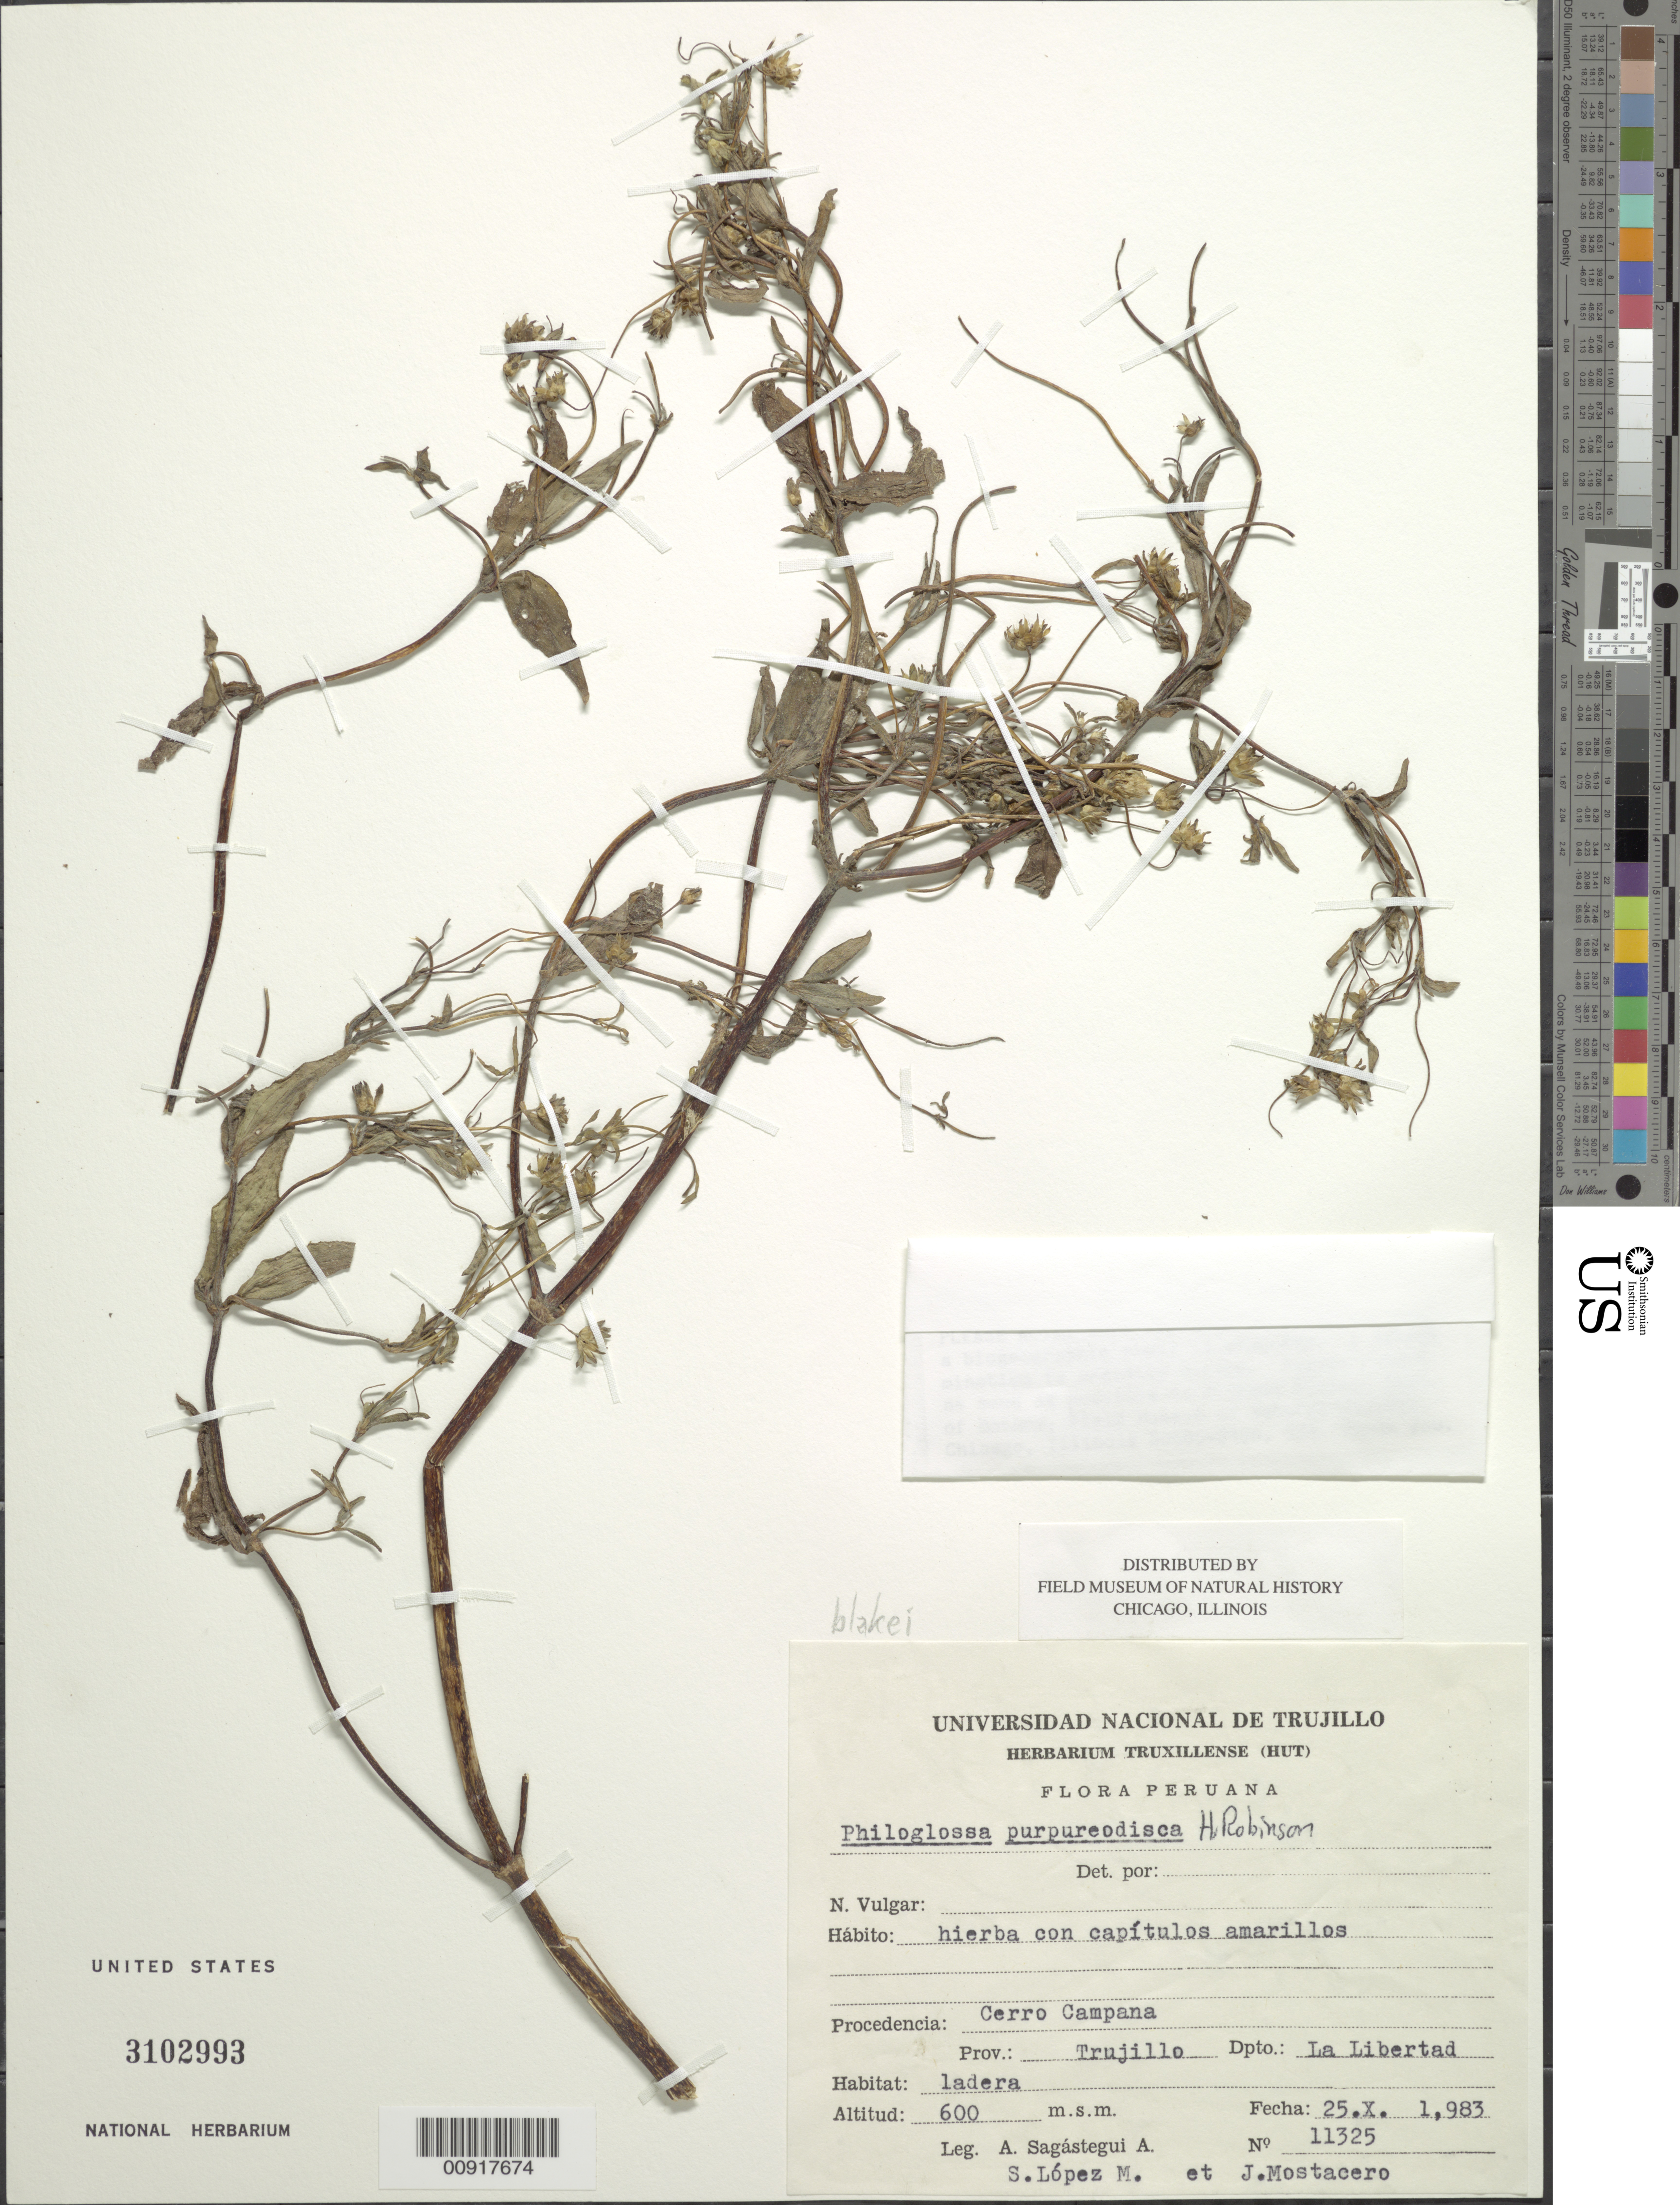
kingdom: Plantae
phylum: Tracheophyta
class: Magnoliopsida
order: Asterales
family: Asteraceae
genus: Philoglossa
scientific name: Philoglossa blakei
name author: H. Rob. & Cuatrec.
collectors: A. Sagástegui A., S. Lopez M. & J. Mostacero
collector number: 11325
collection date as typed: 25 October 1983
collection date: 1983-10-25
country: Peru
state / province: La Libertad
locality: Prov. Trujillo, Dpto. La Libertac, Cerro Campana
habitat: Ladera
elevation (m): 600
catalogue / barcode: US 3102993